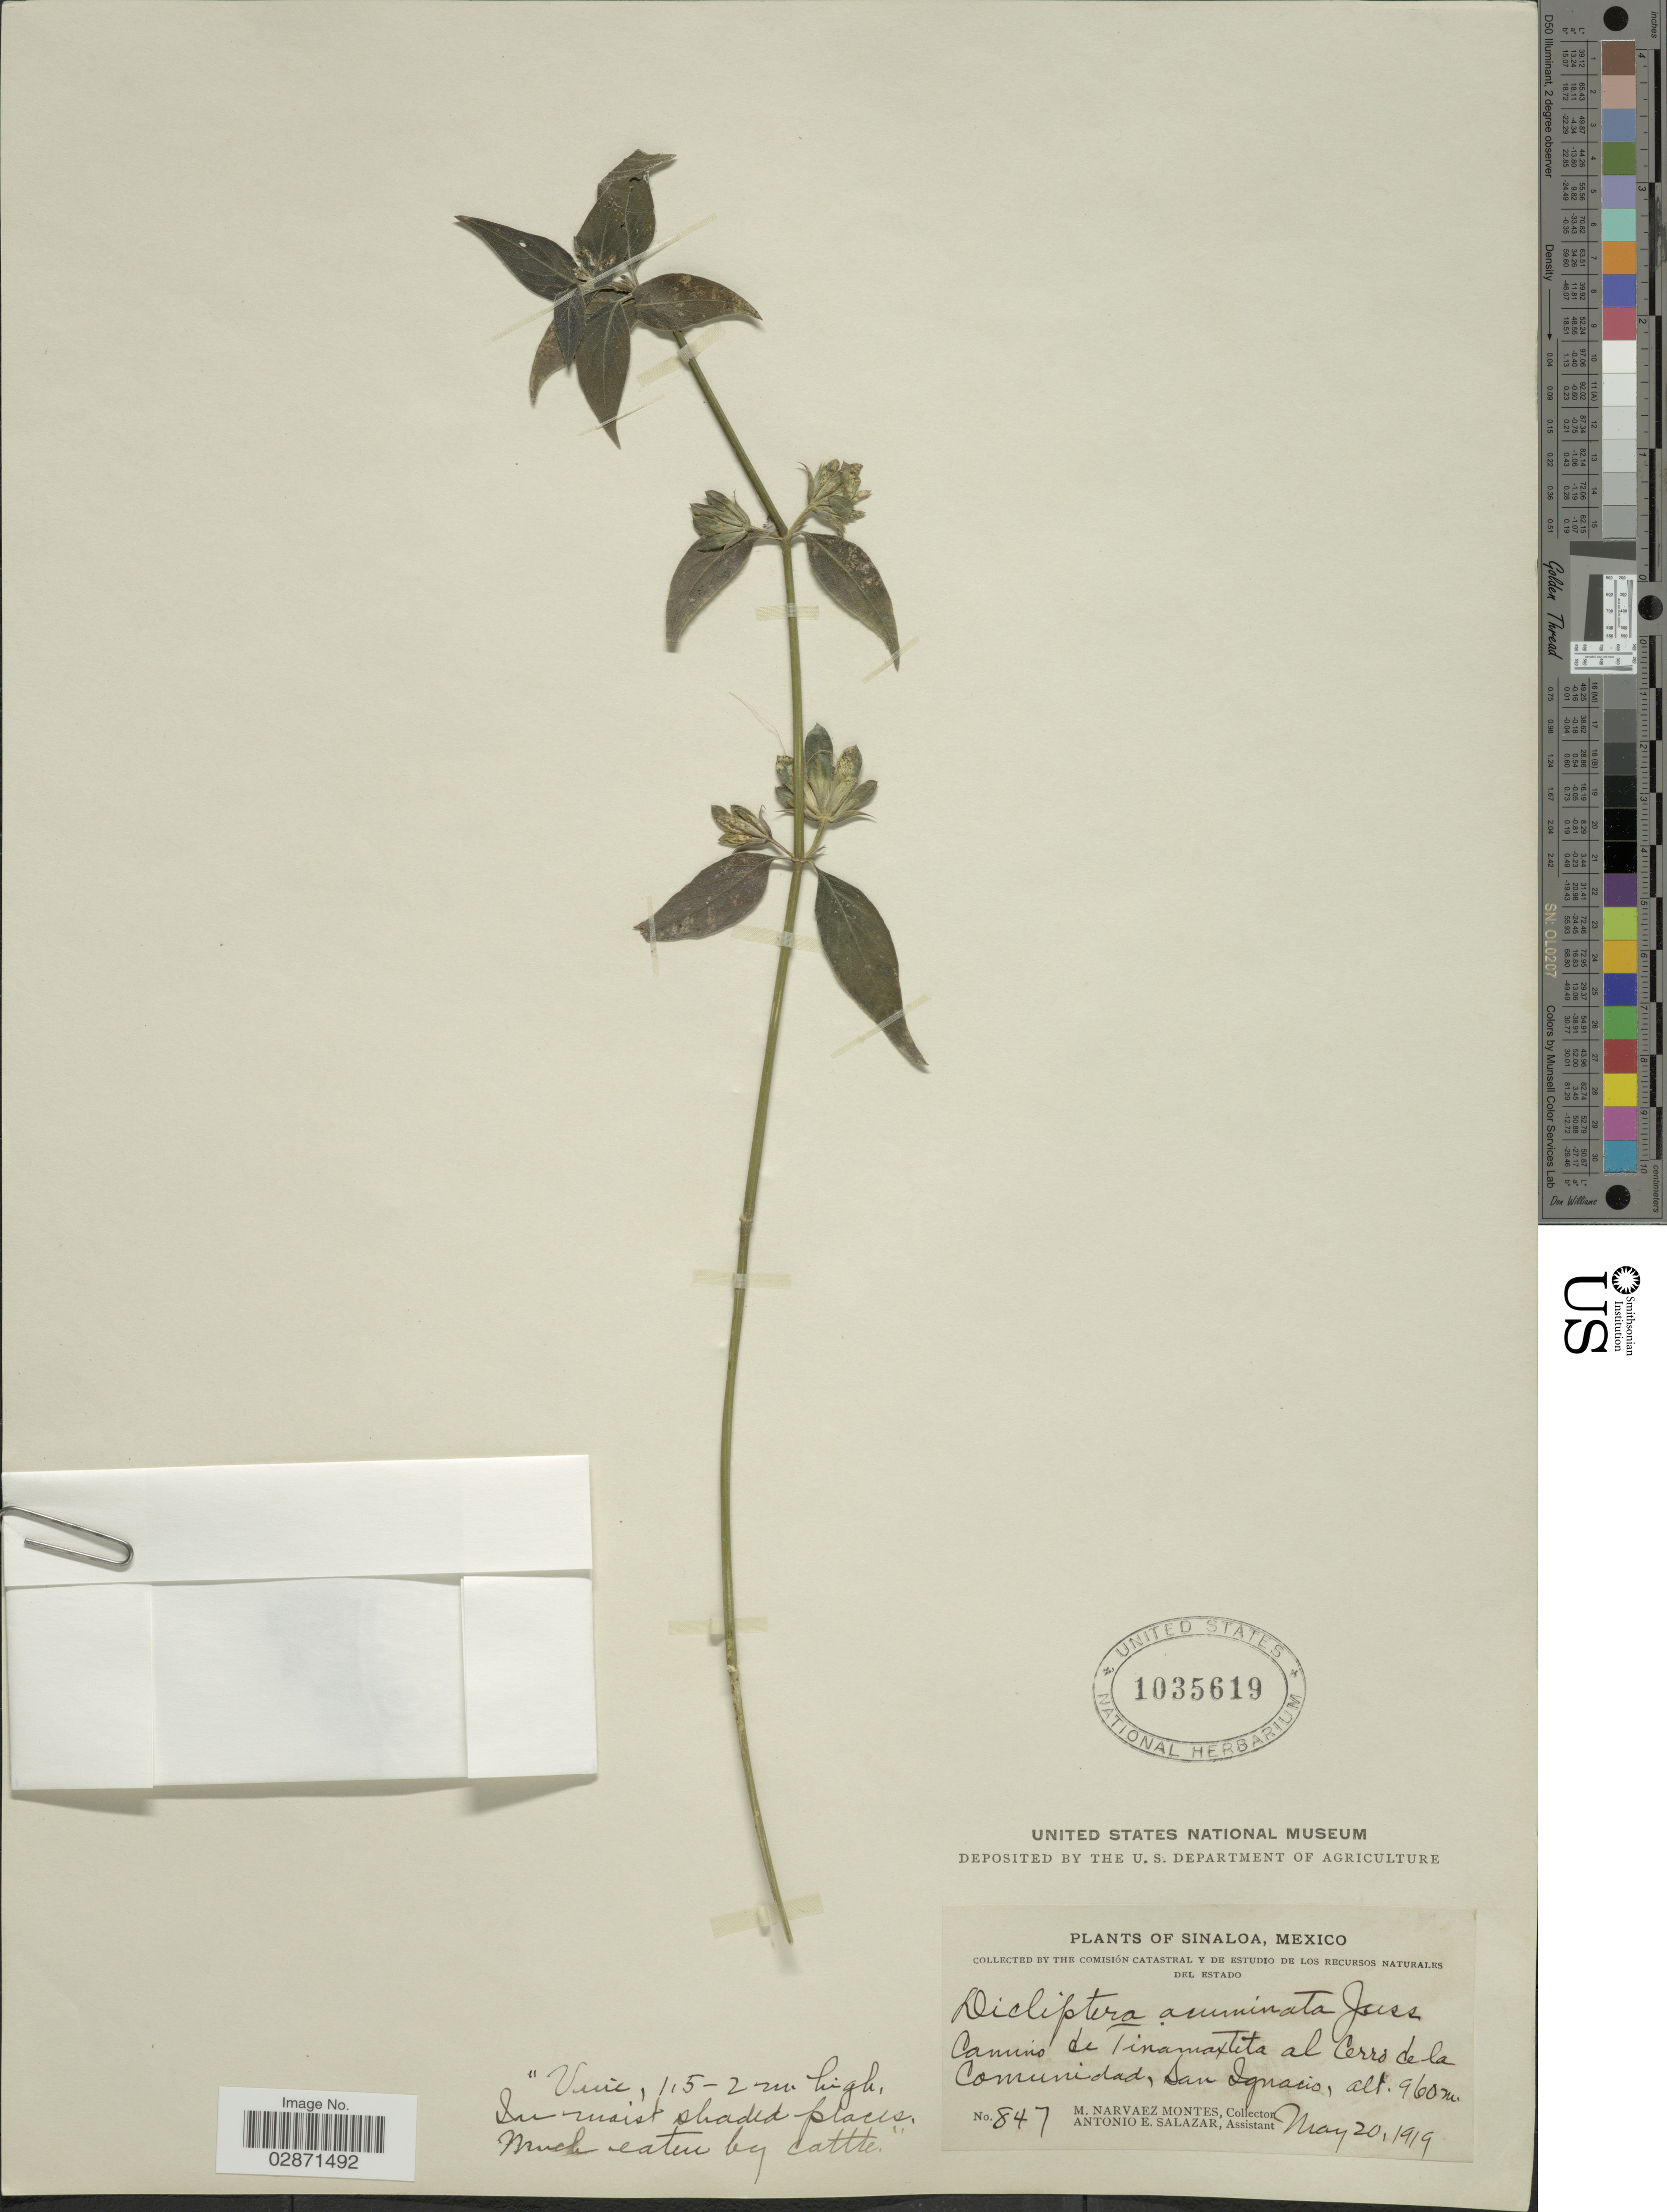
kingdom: Plantae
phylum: Tracheophyta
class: Magnoliopsida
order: Lamiales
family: Acanthaceae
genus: Dicliptera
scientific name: Dicliptera acuminata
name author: (Ruiz & Pav.) Juss.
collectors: M. Narvaez-Montes & A. E. Salazar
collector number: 847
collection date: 1919-05-20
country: Mexico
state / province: Sinaloa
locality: Camino de Tinamaxtita al Cerro de la Comunidad, San Ignacio.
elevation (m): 960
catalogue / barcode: US 1035619